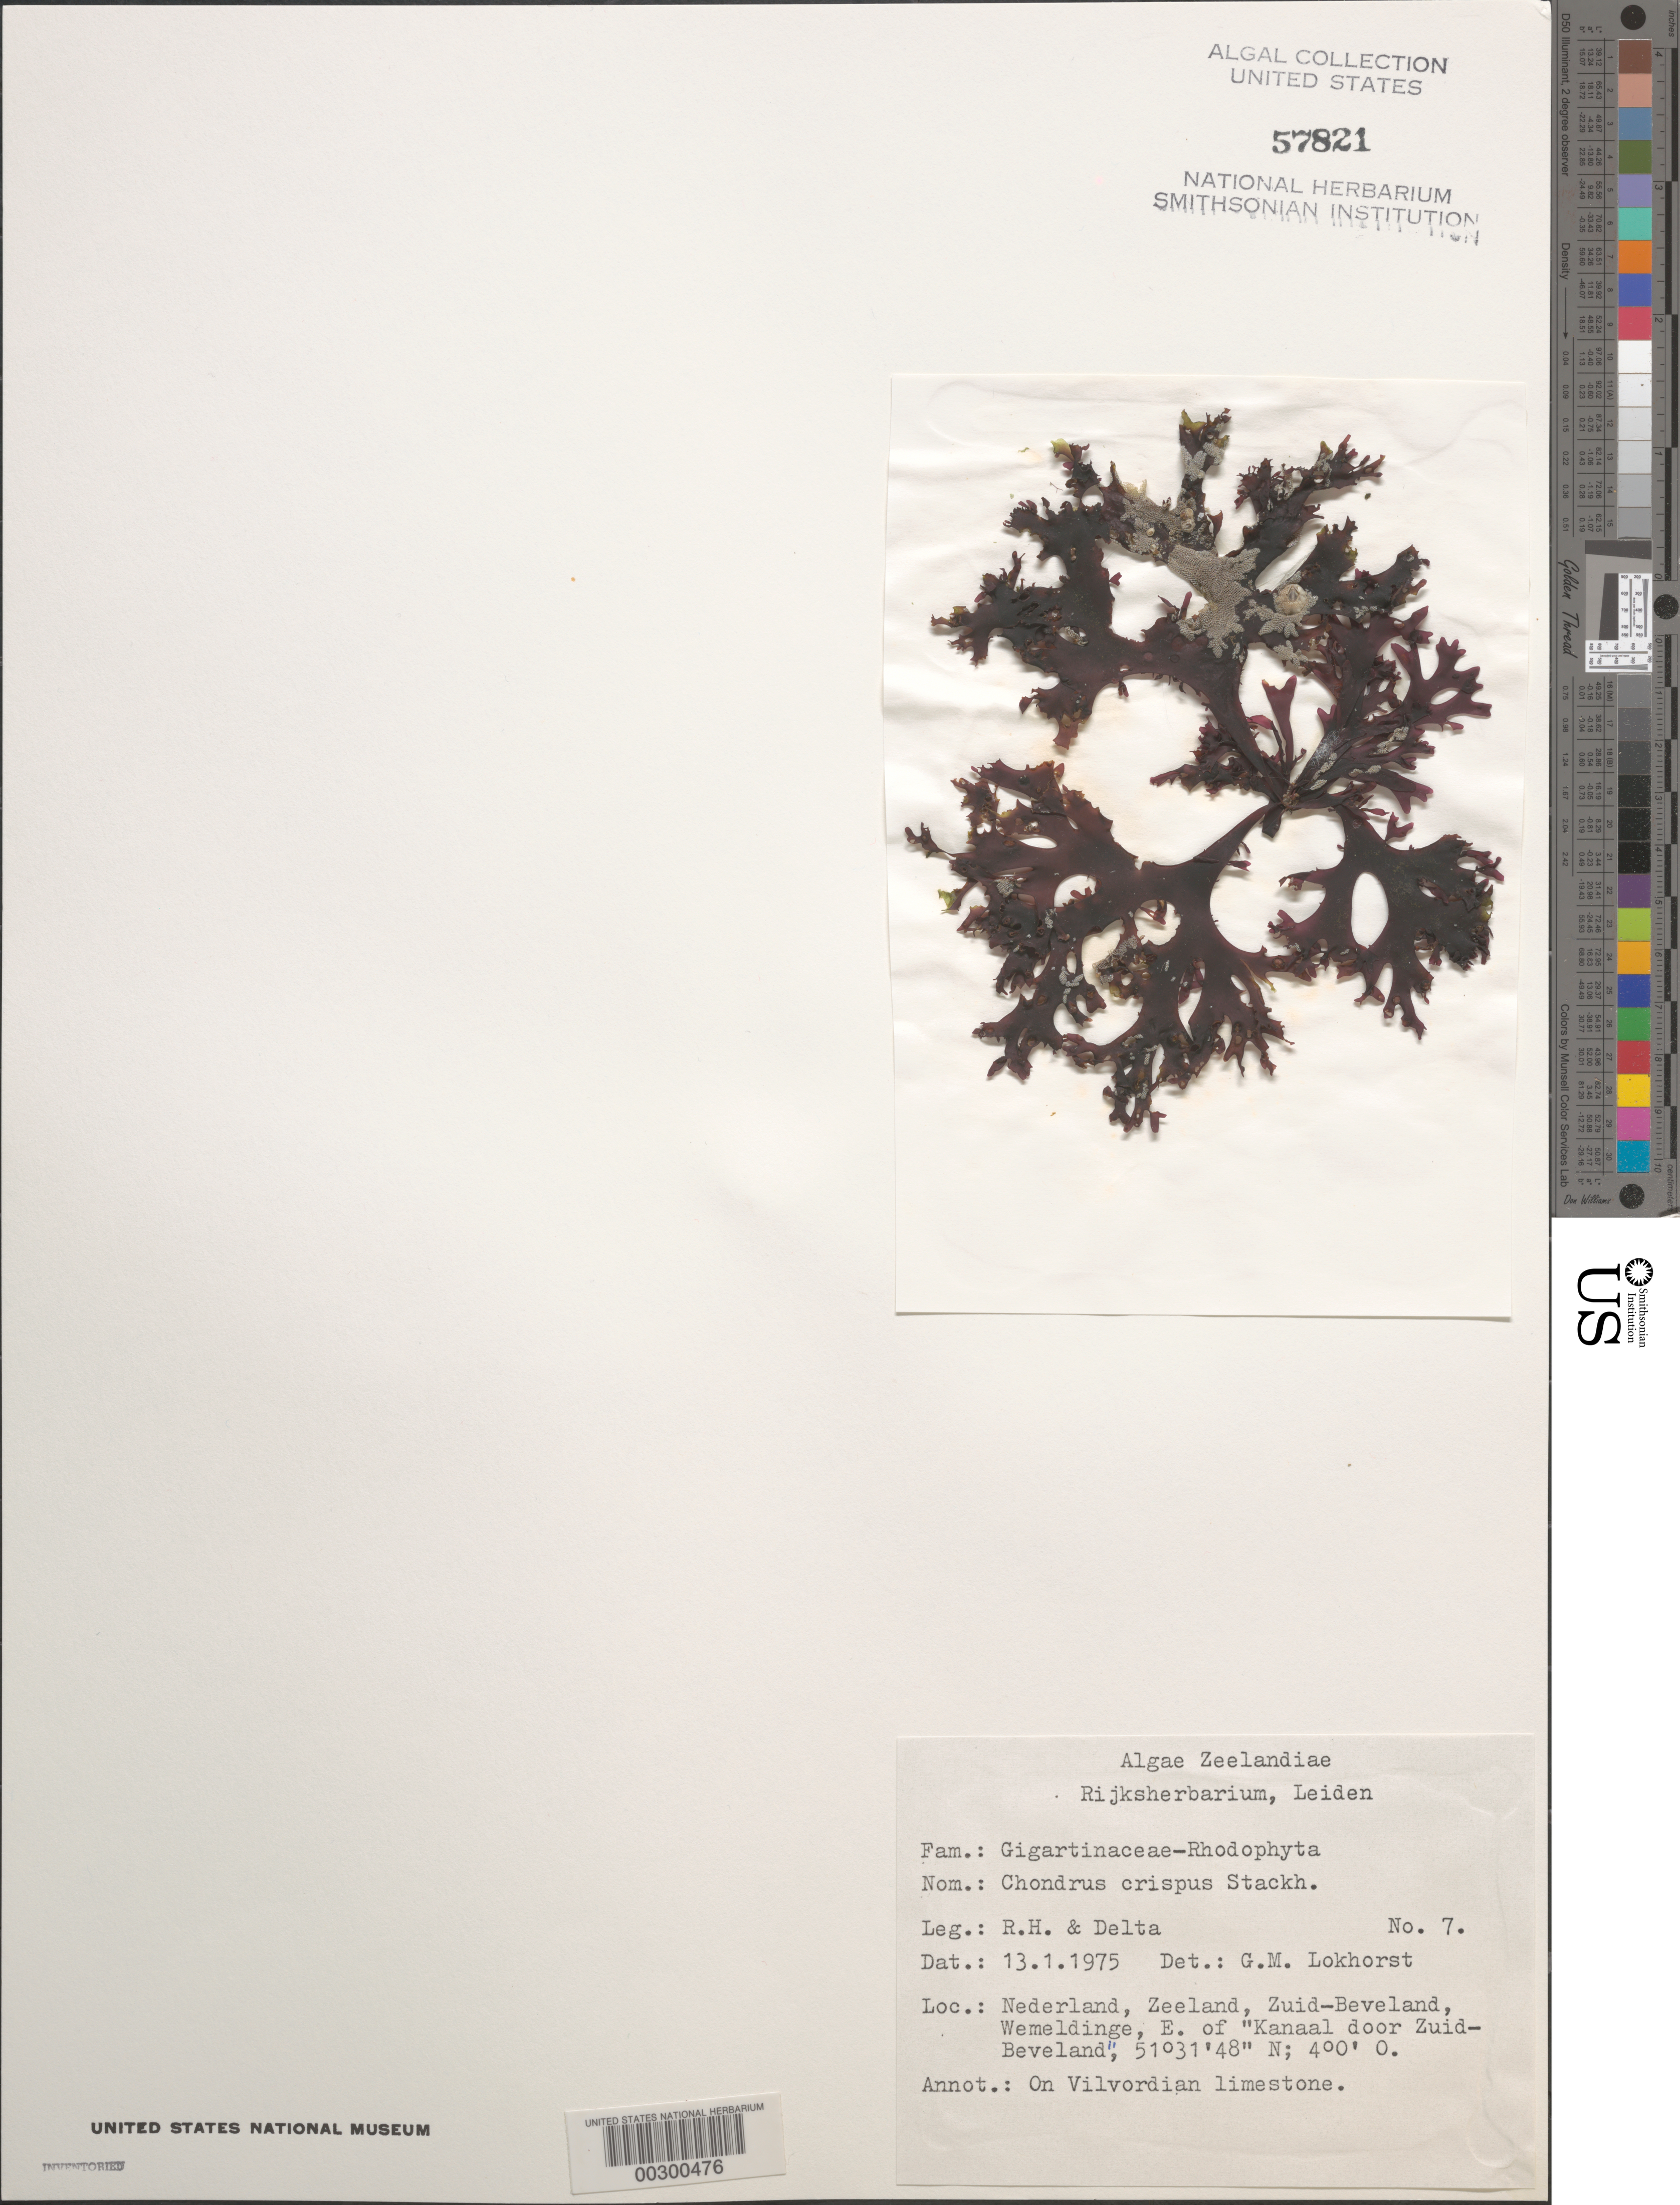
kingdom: Plantae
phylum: Rhodophyta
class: Florideophyceae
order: Gigartinales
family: Gigartinaceae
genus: Chondrus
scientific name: Chondrus crispus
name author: Stackh.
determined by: Lokhorst, G. M.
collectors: R.H. & Delta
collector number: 7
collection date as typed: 13 Jan 1975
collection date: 1975-01-13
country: Netherlands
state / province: Zeeland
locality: Wemeldinge, east of kanaal door zuid-beveland, zuid-beveland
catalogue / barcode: US 57821